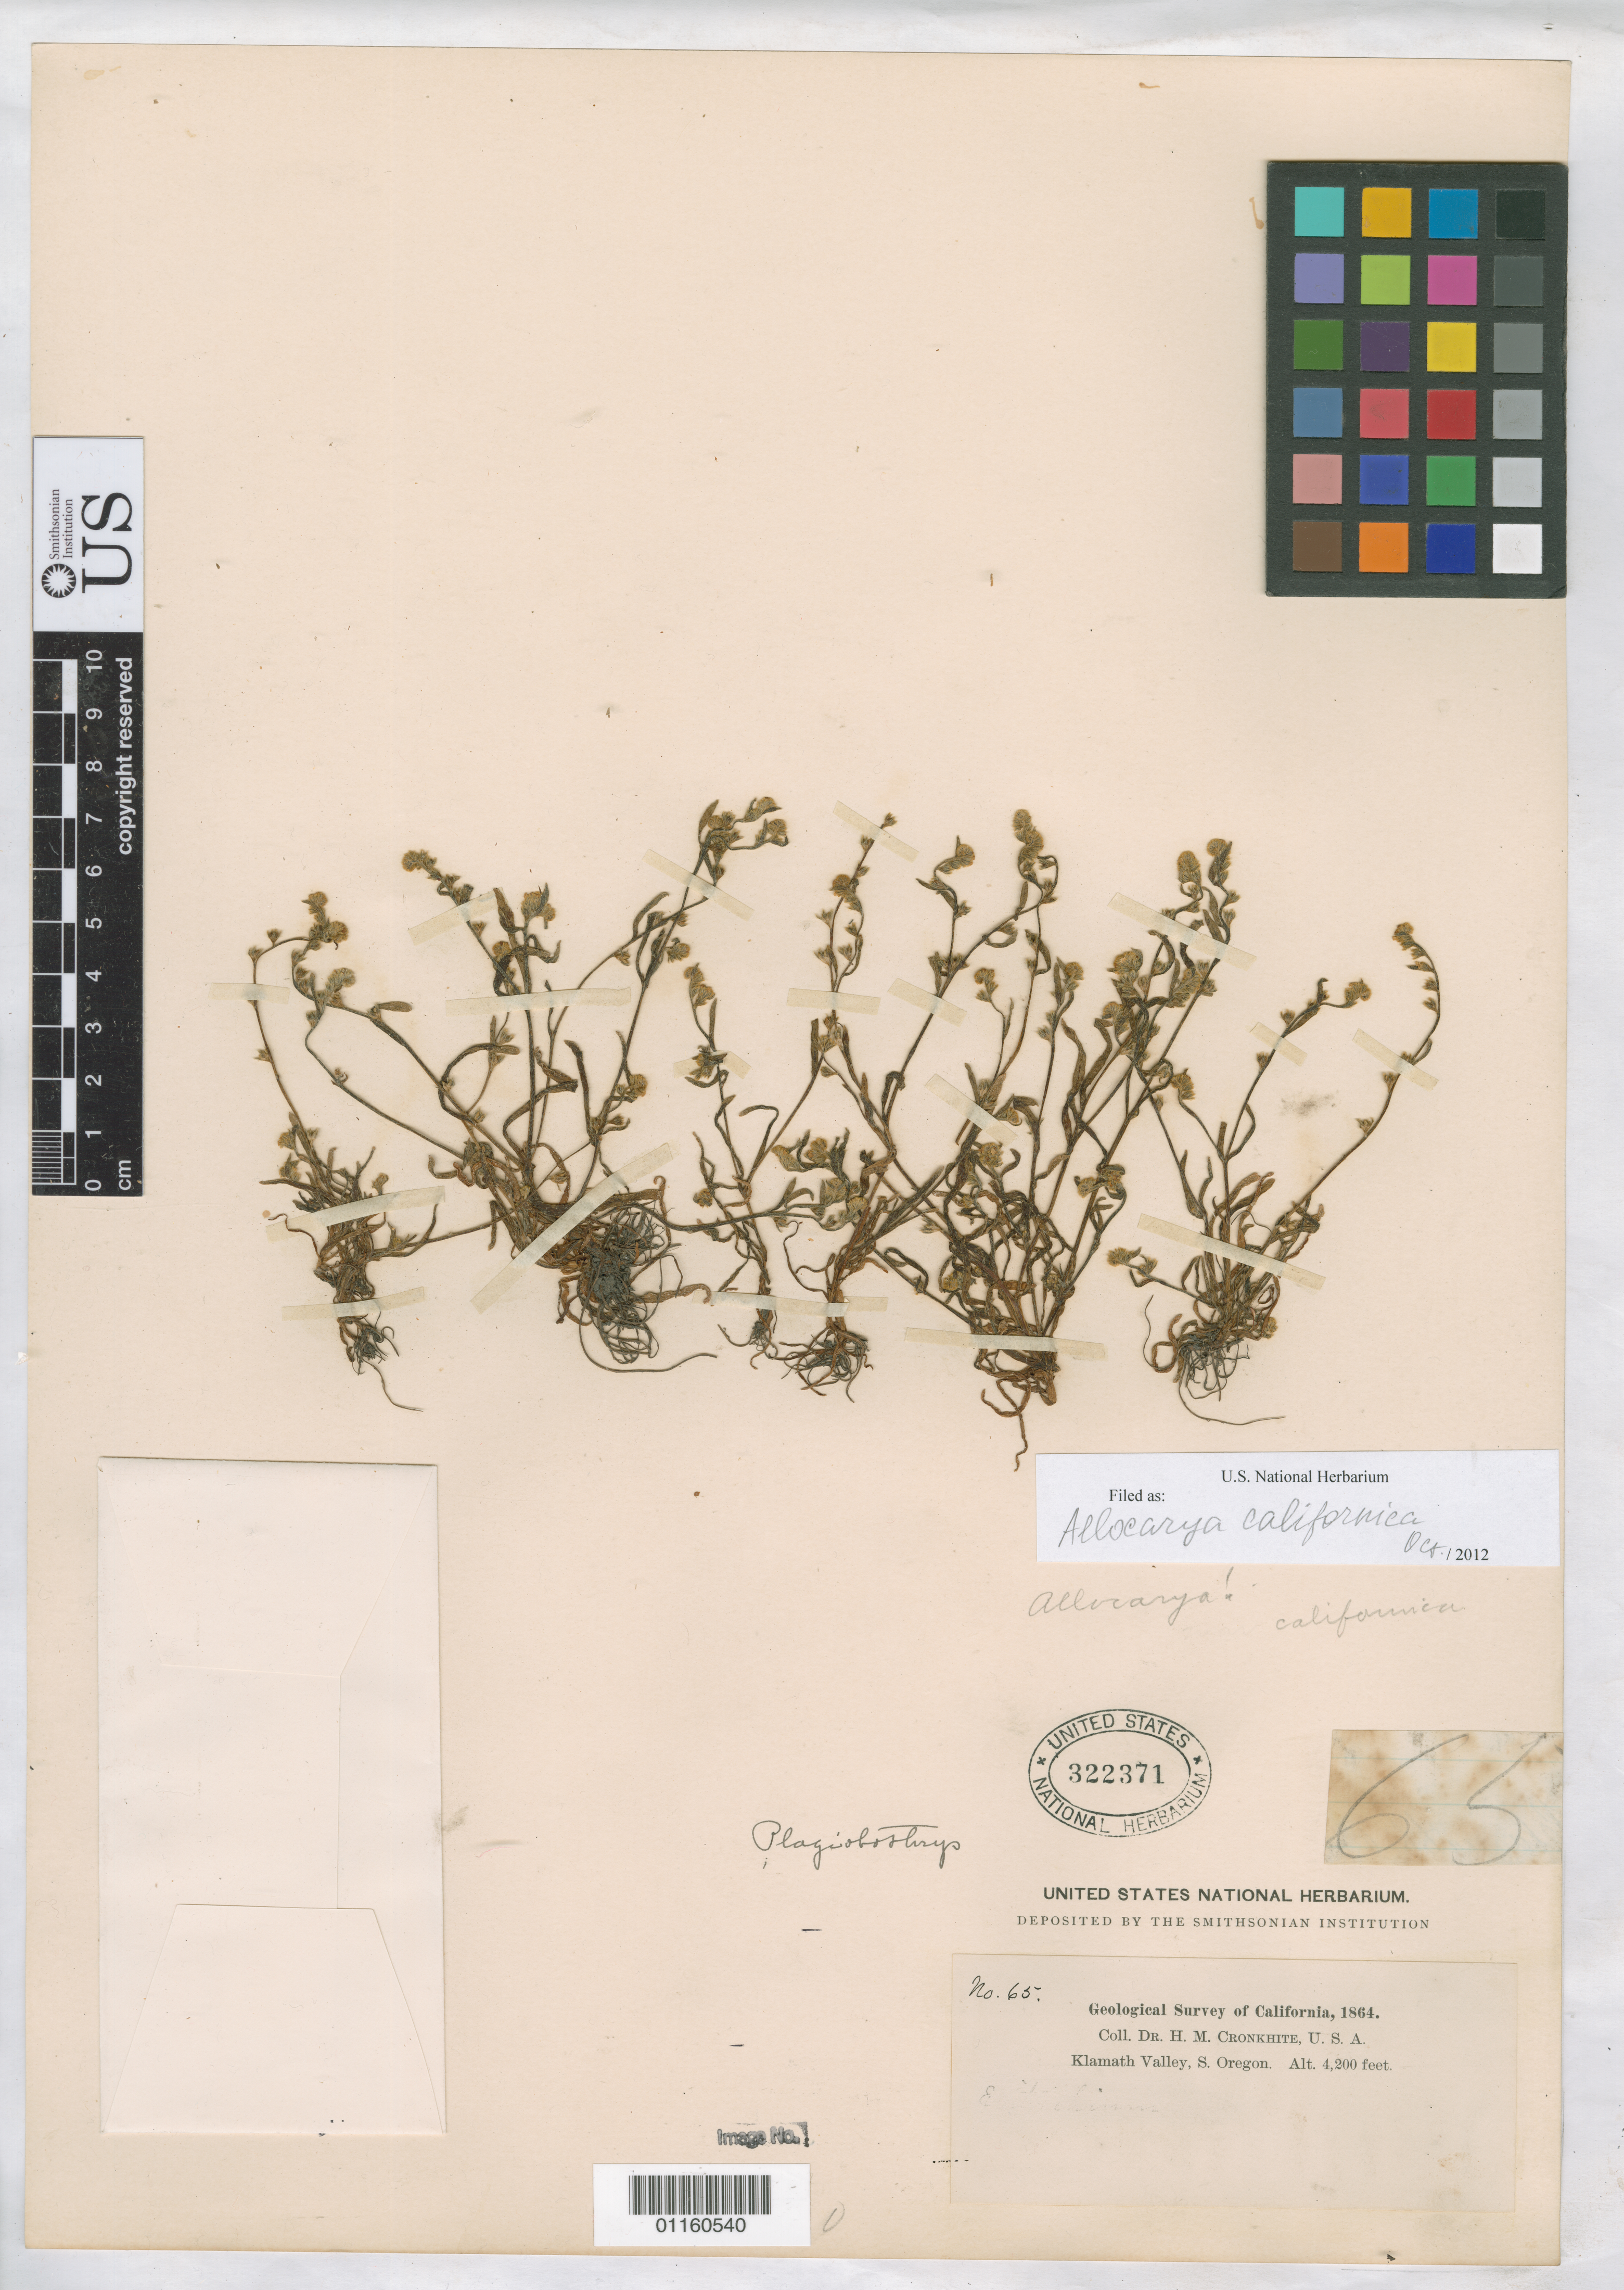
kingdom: Plantae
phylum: Tracheophyta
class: Magnoliopsida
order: Boraginales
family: Boraginaceae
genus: Allocarya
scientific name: Allocarya californica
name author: (Fisch. & C.A. Mey.) Greene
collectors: H. M. Cronkhite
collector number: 65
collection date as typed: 1864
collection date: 1864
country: United States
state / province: Oregon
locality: Klamath Valley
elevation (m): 1280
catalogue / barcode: US 322371